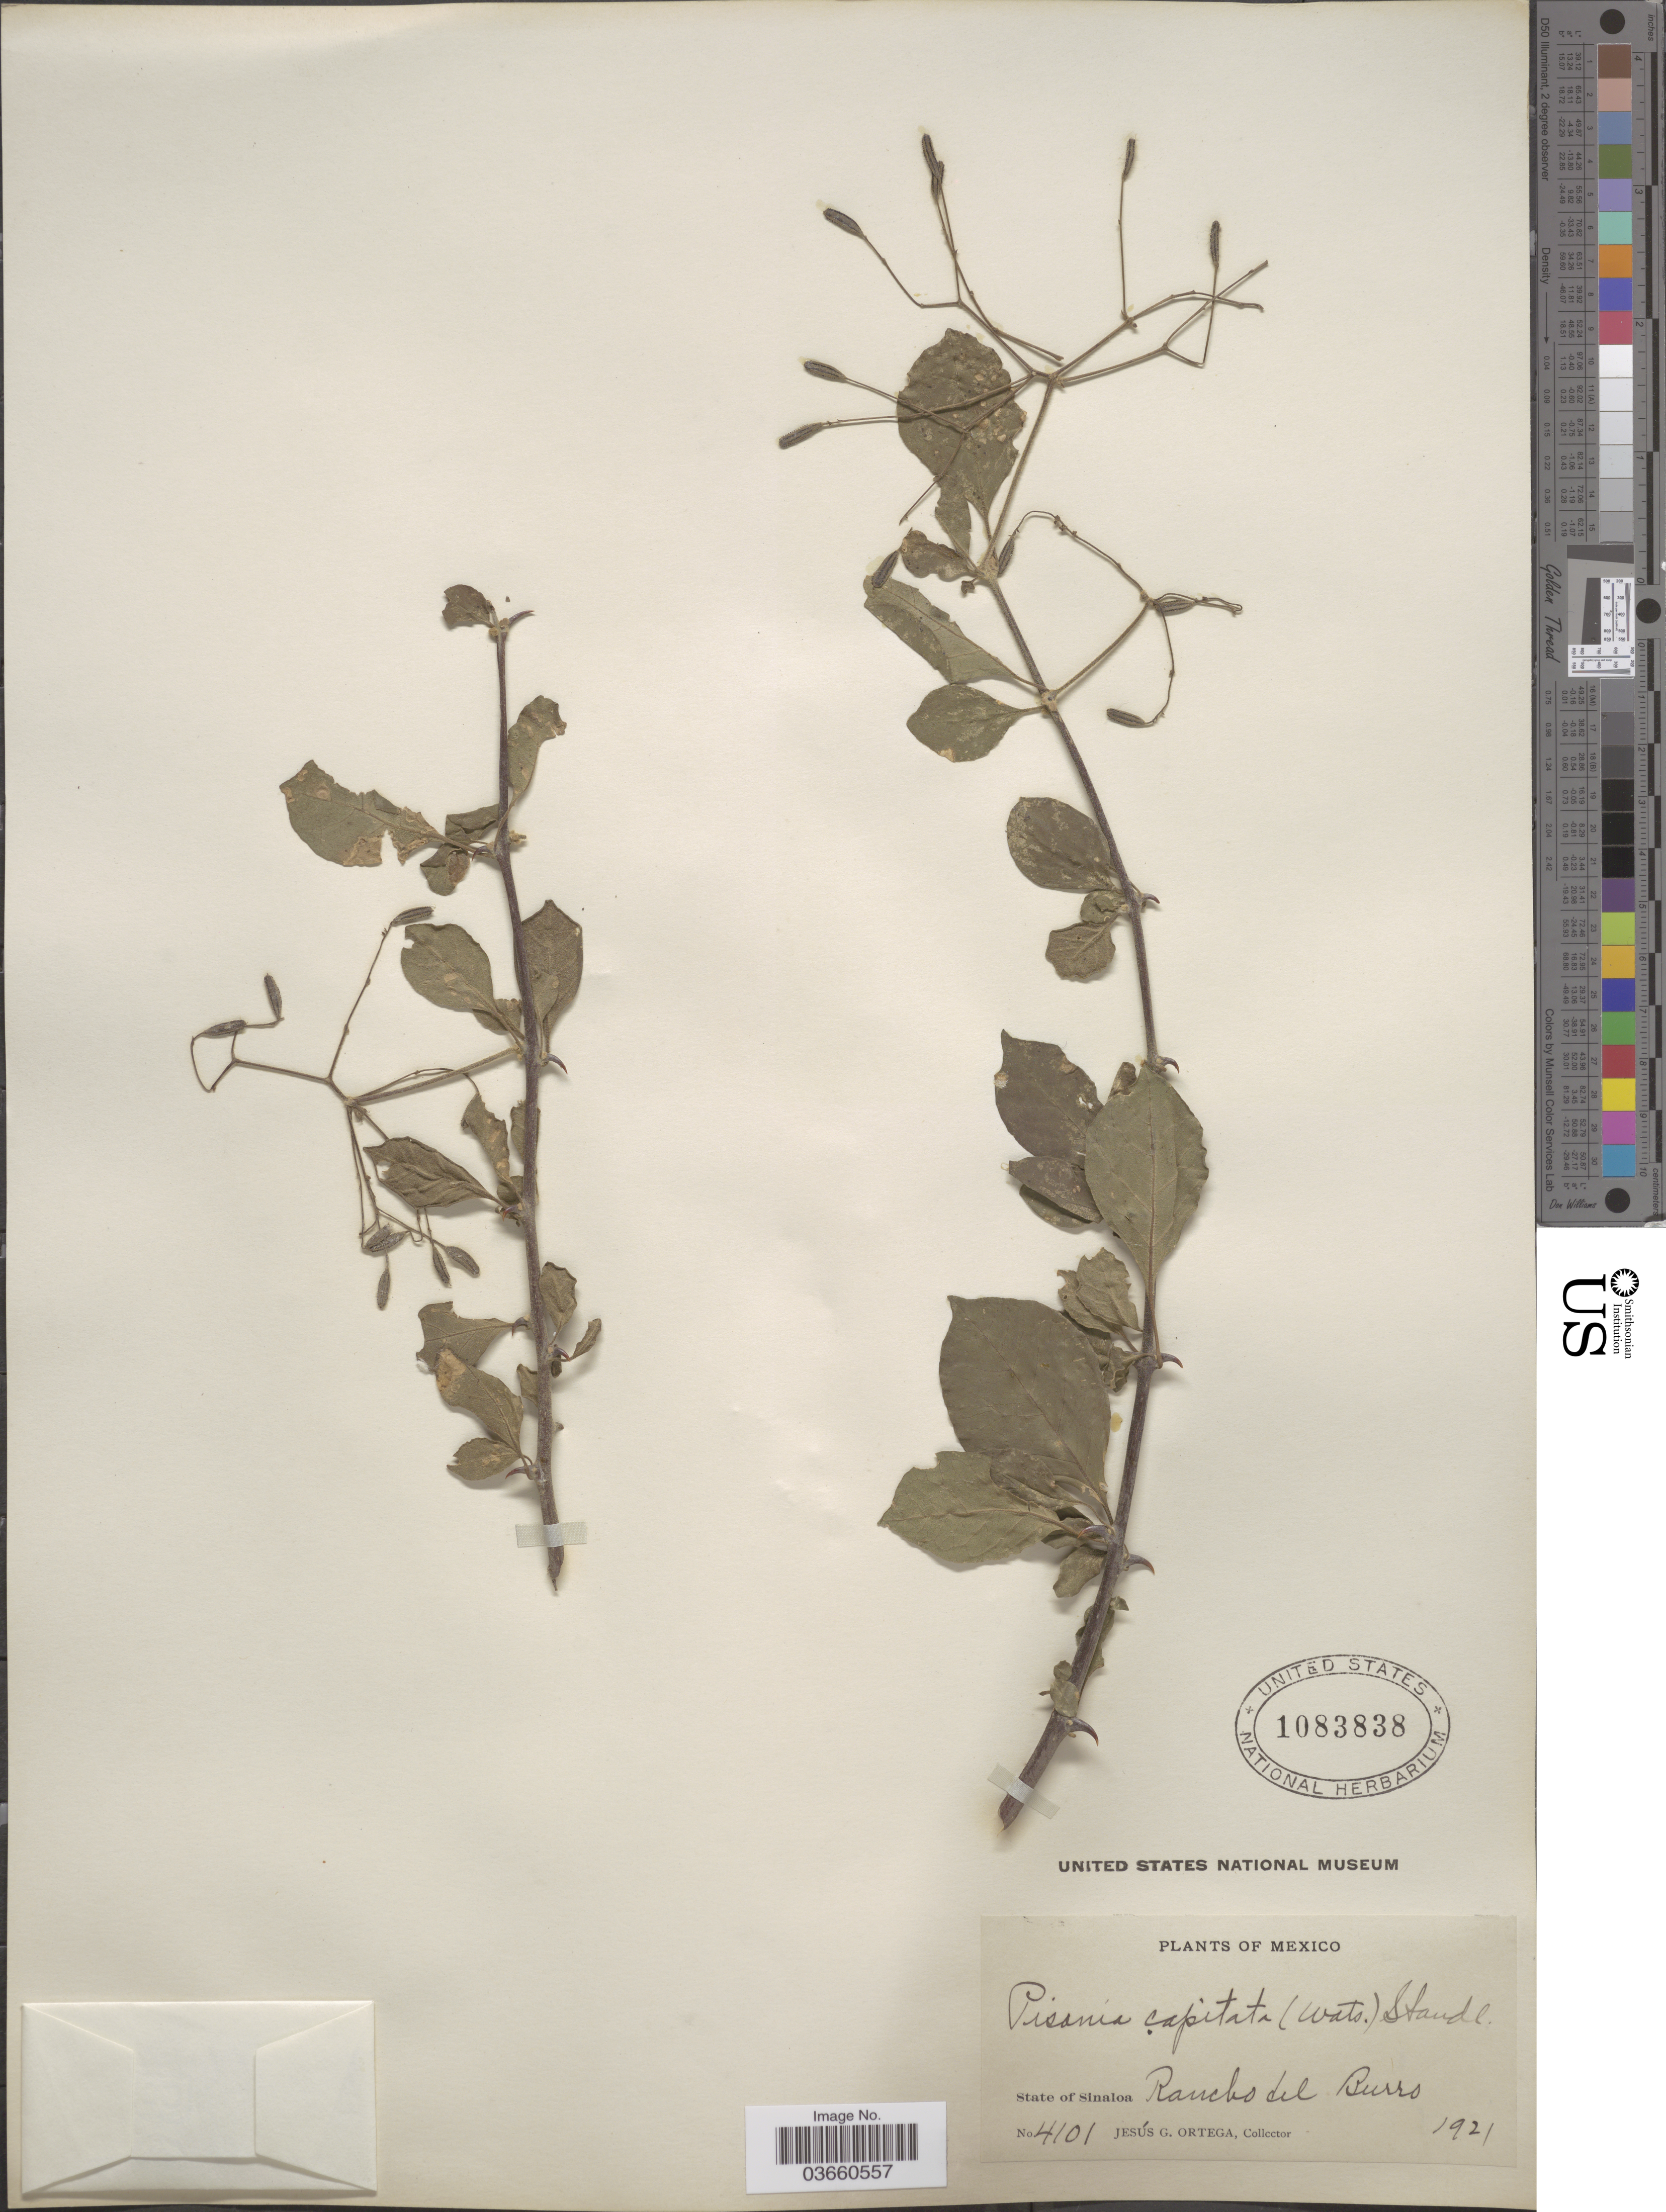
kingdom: Plantae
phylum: Tracheophyta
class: Magnoliopsida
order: Caryophyllales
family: Nyctaginaceae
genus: Pisonia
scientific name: Pisonia capitata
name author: (S. Watson) Standl.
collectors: J. Ortega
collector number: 4101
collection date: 1921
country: Mexico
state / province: Sinaloa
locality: Rancho del Burro.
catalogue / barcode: US 1083838